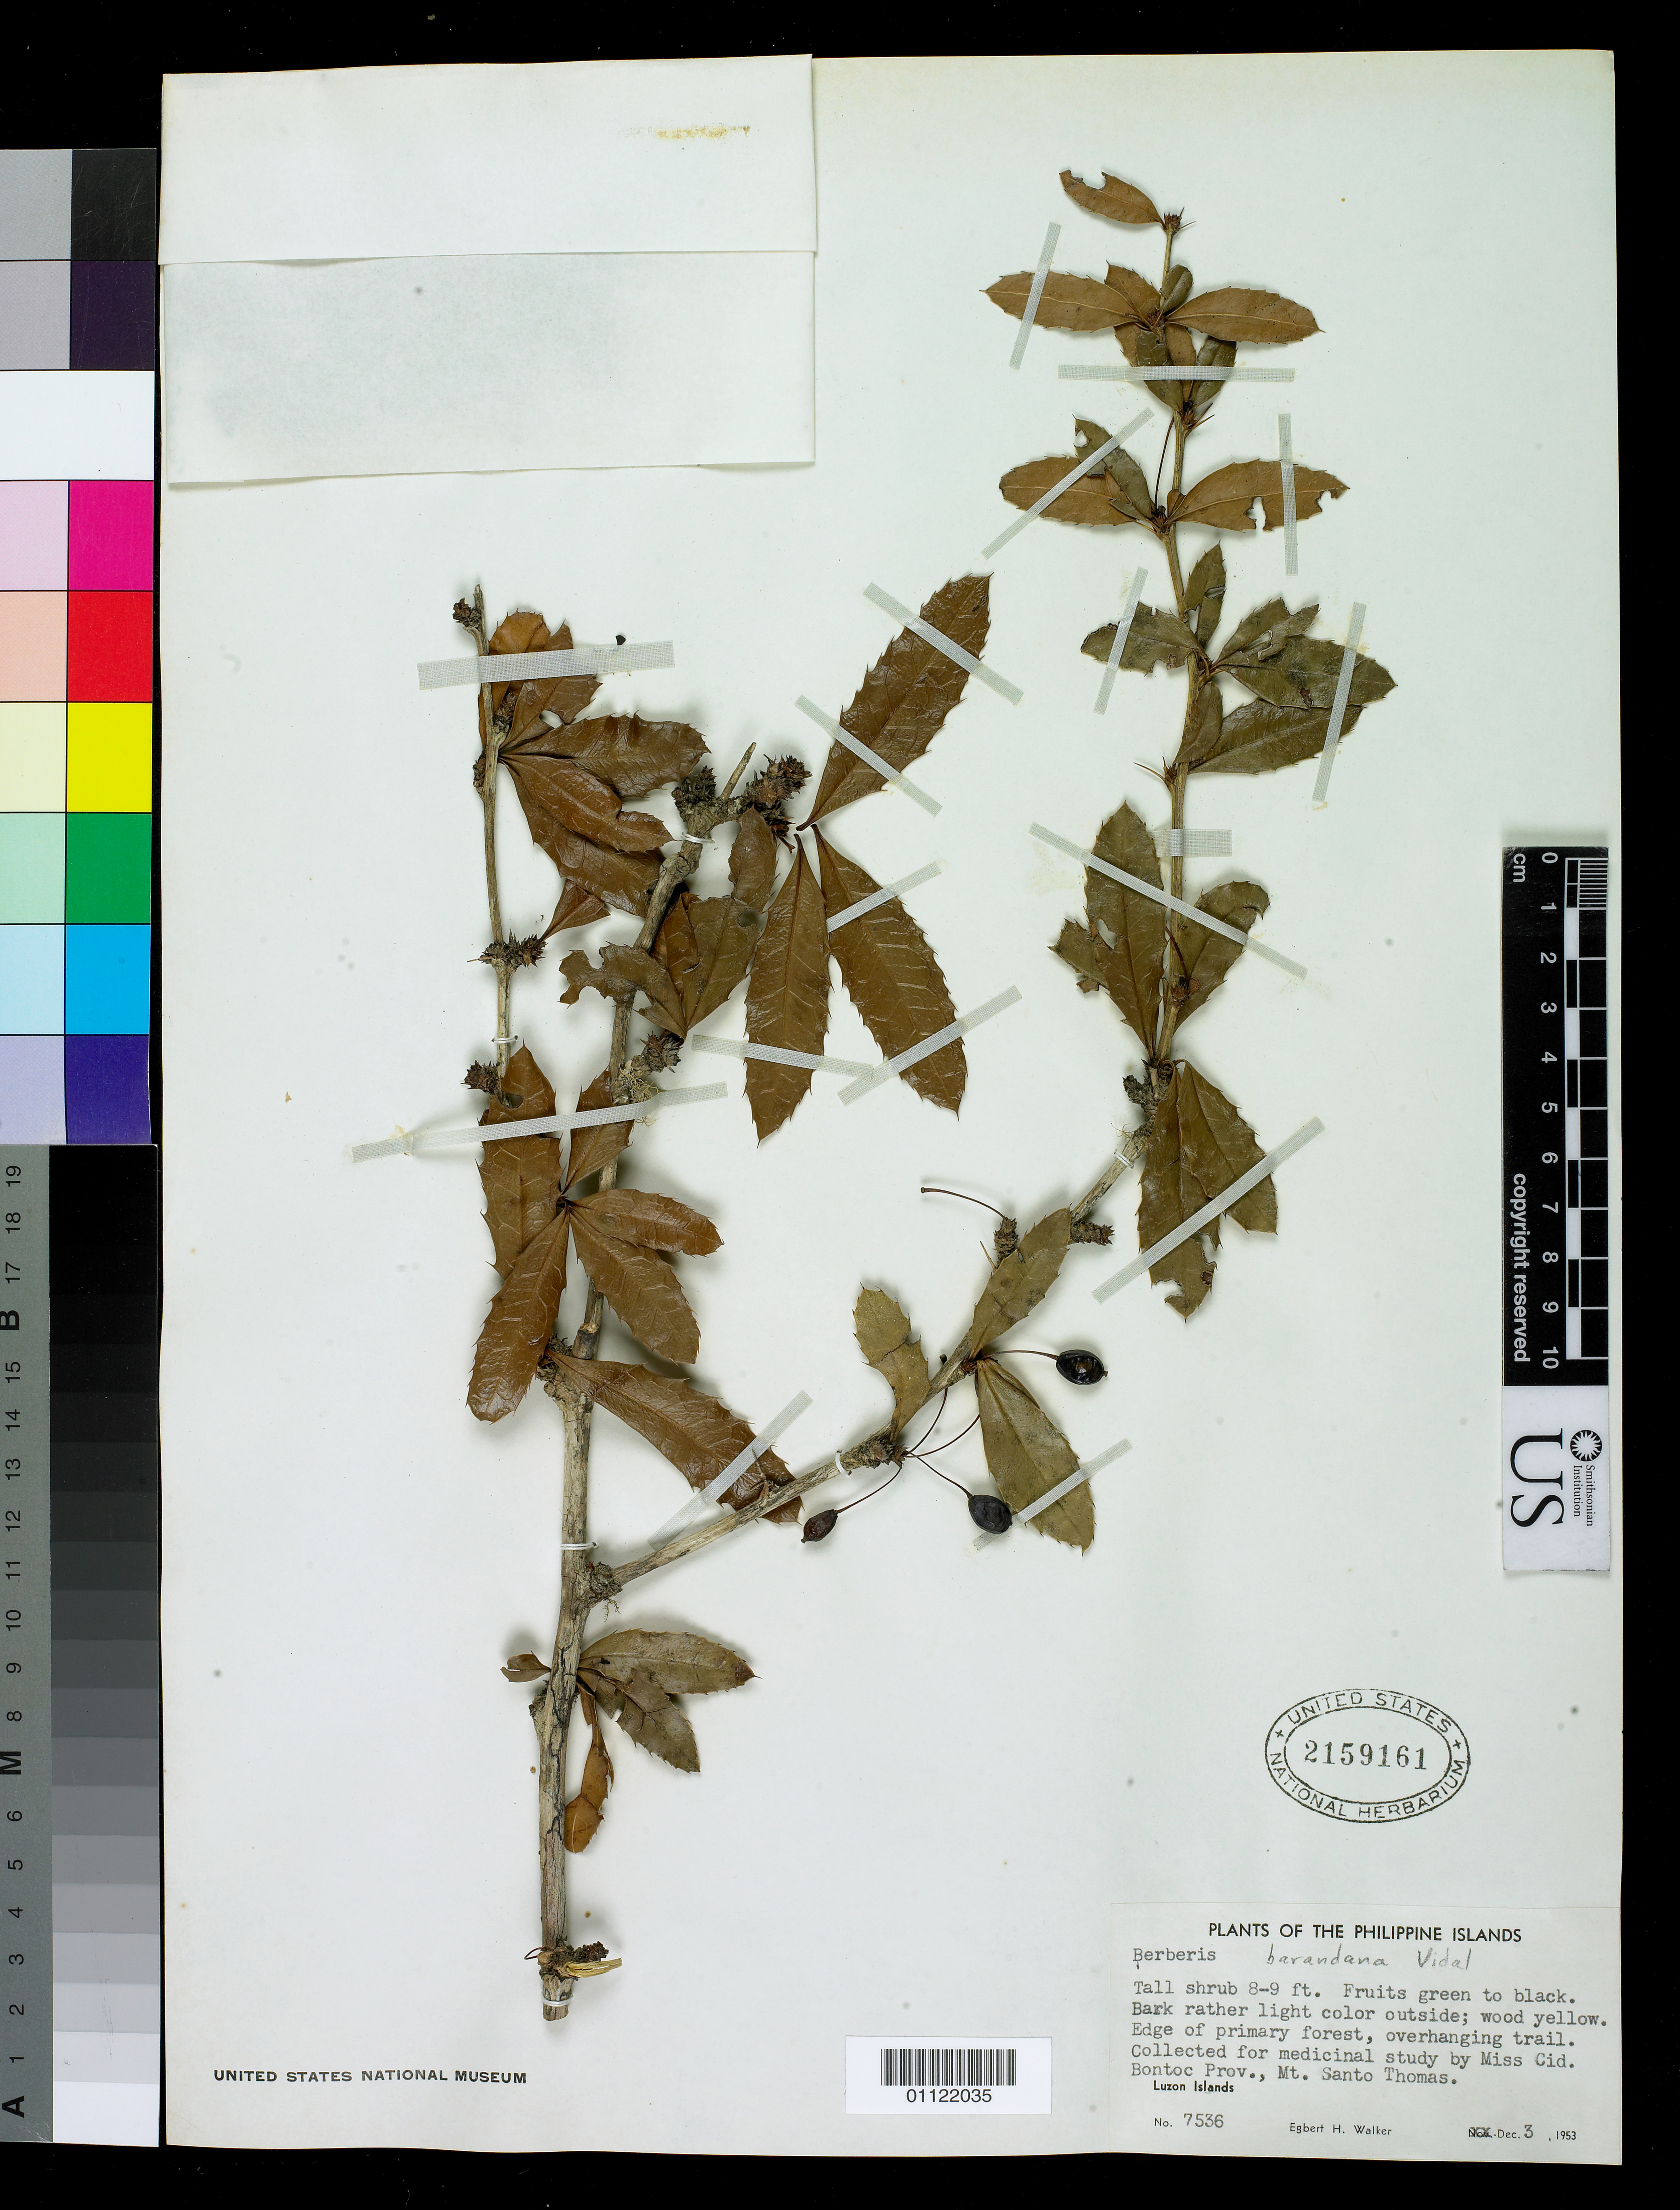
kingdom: Plantae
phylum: Tracheophyta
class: Magnoliopsida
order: Ranunculales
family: Berberidaceae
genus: Berberis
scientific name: Berberis barandana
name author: S. Vidal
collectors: E. H. Walker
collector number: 7536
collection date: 1953-12-03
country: Philippines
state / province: Cordillera (Administrative Region)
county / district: Mountain province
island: Luzon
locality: Mt. Santo Tomas, Bontoc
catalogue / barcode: US 2159161